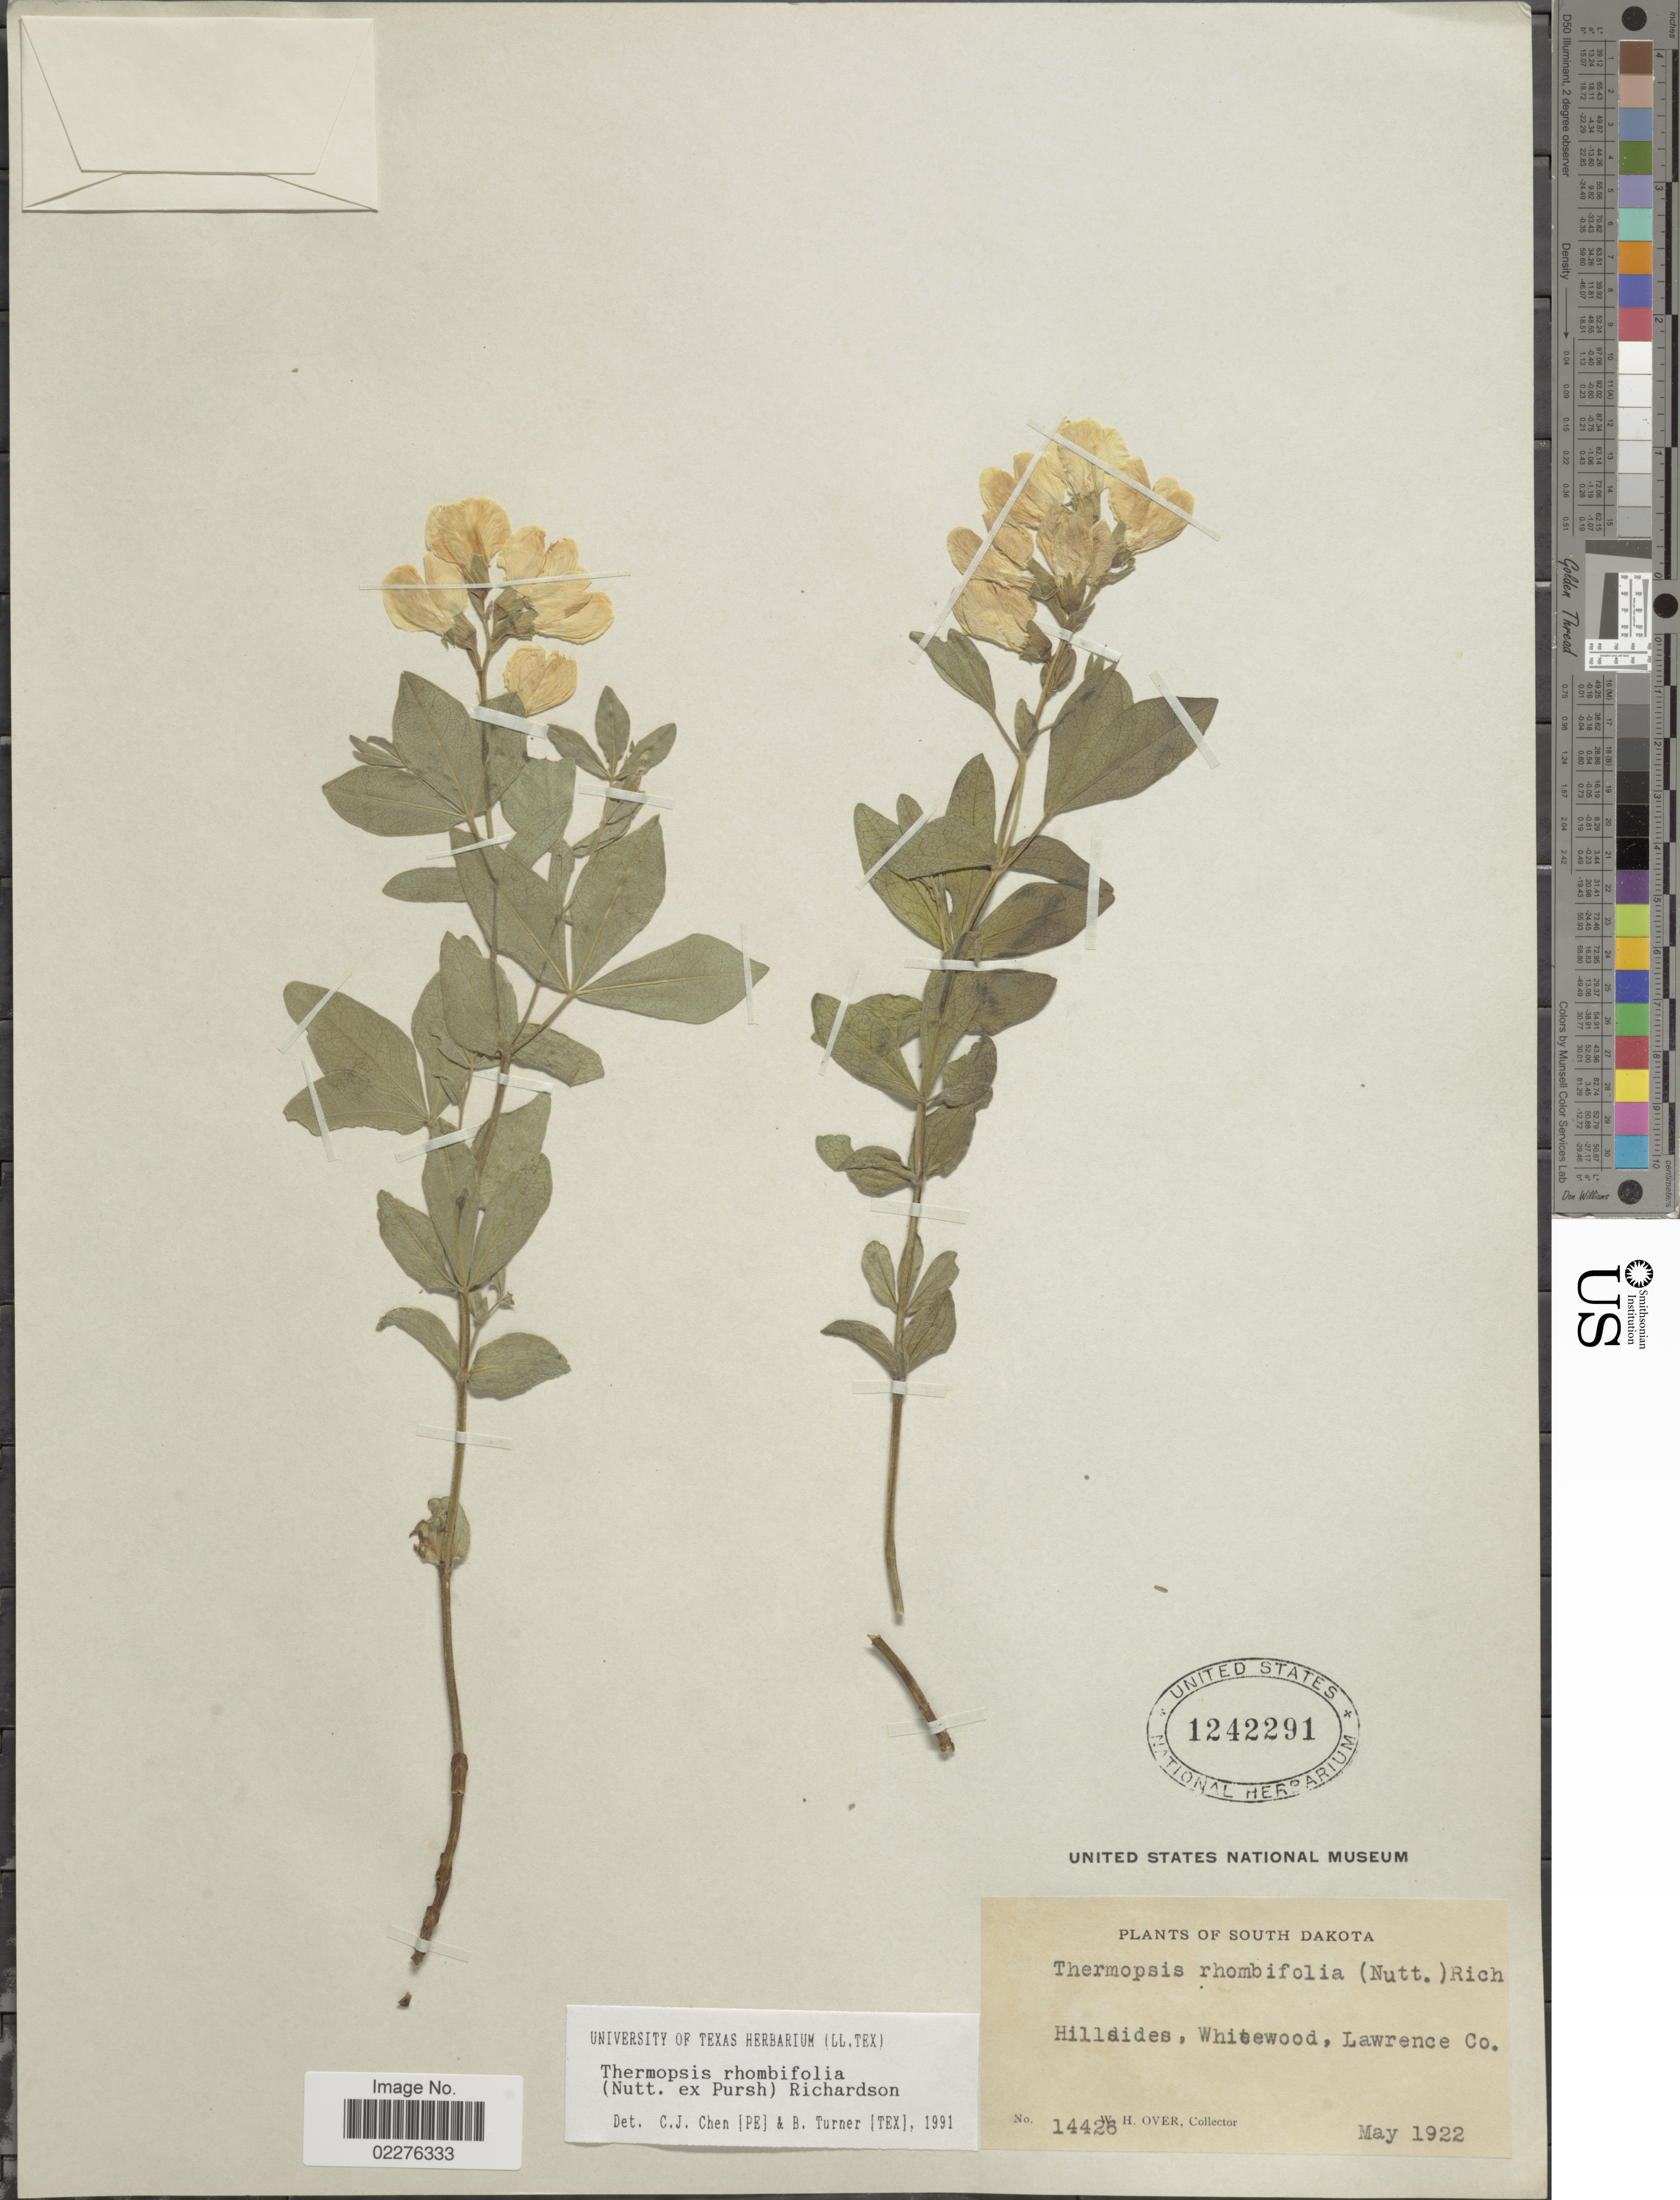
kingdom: Plantae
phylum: Tracheophyta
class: Magnoliopsida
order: Fabales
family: Fabaceae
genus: Thermopsis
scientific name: Thermopsis rhombifolia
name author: Richardson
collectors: W. Over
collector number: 14426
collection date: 1922-05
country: United States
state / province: South Dakota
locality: Hillsides, Whitewood, Lawrence Co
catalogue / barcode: US 1242291